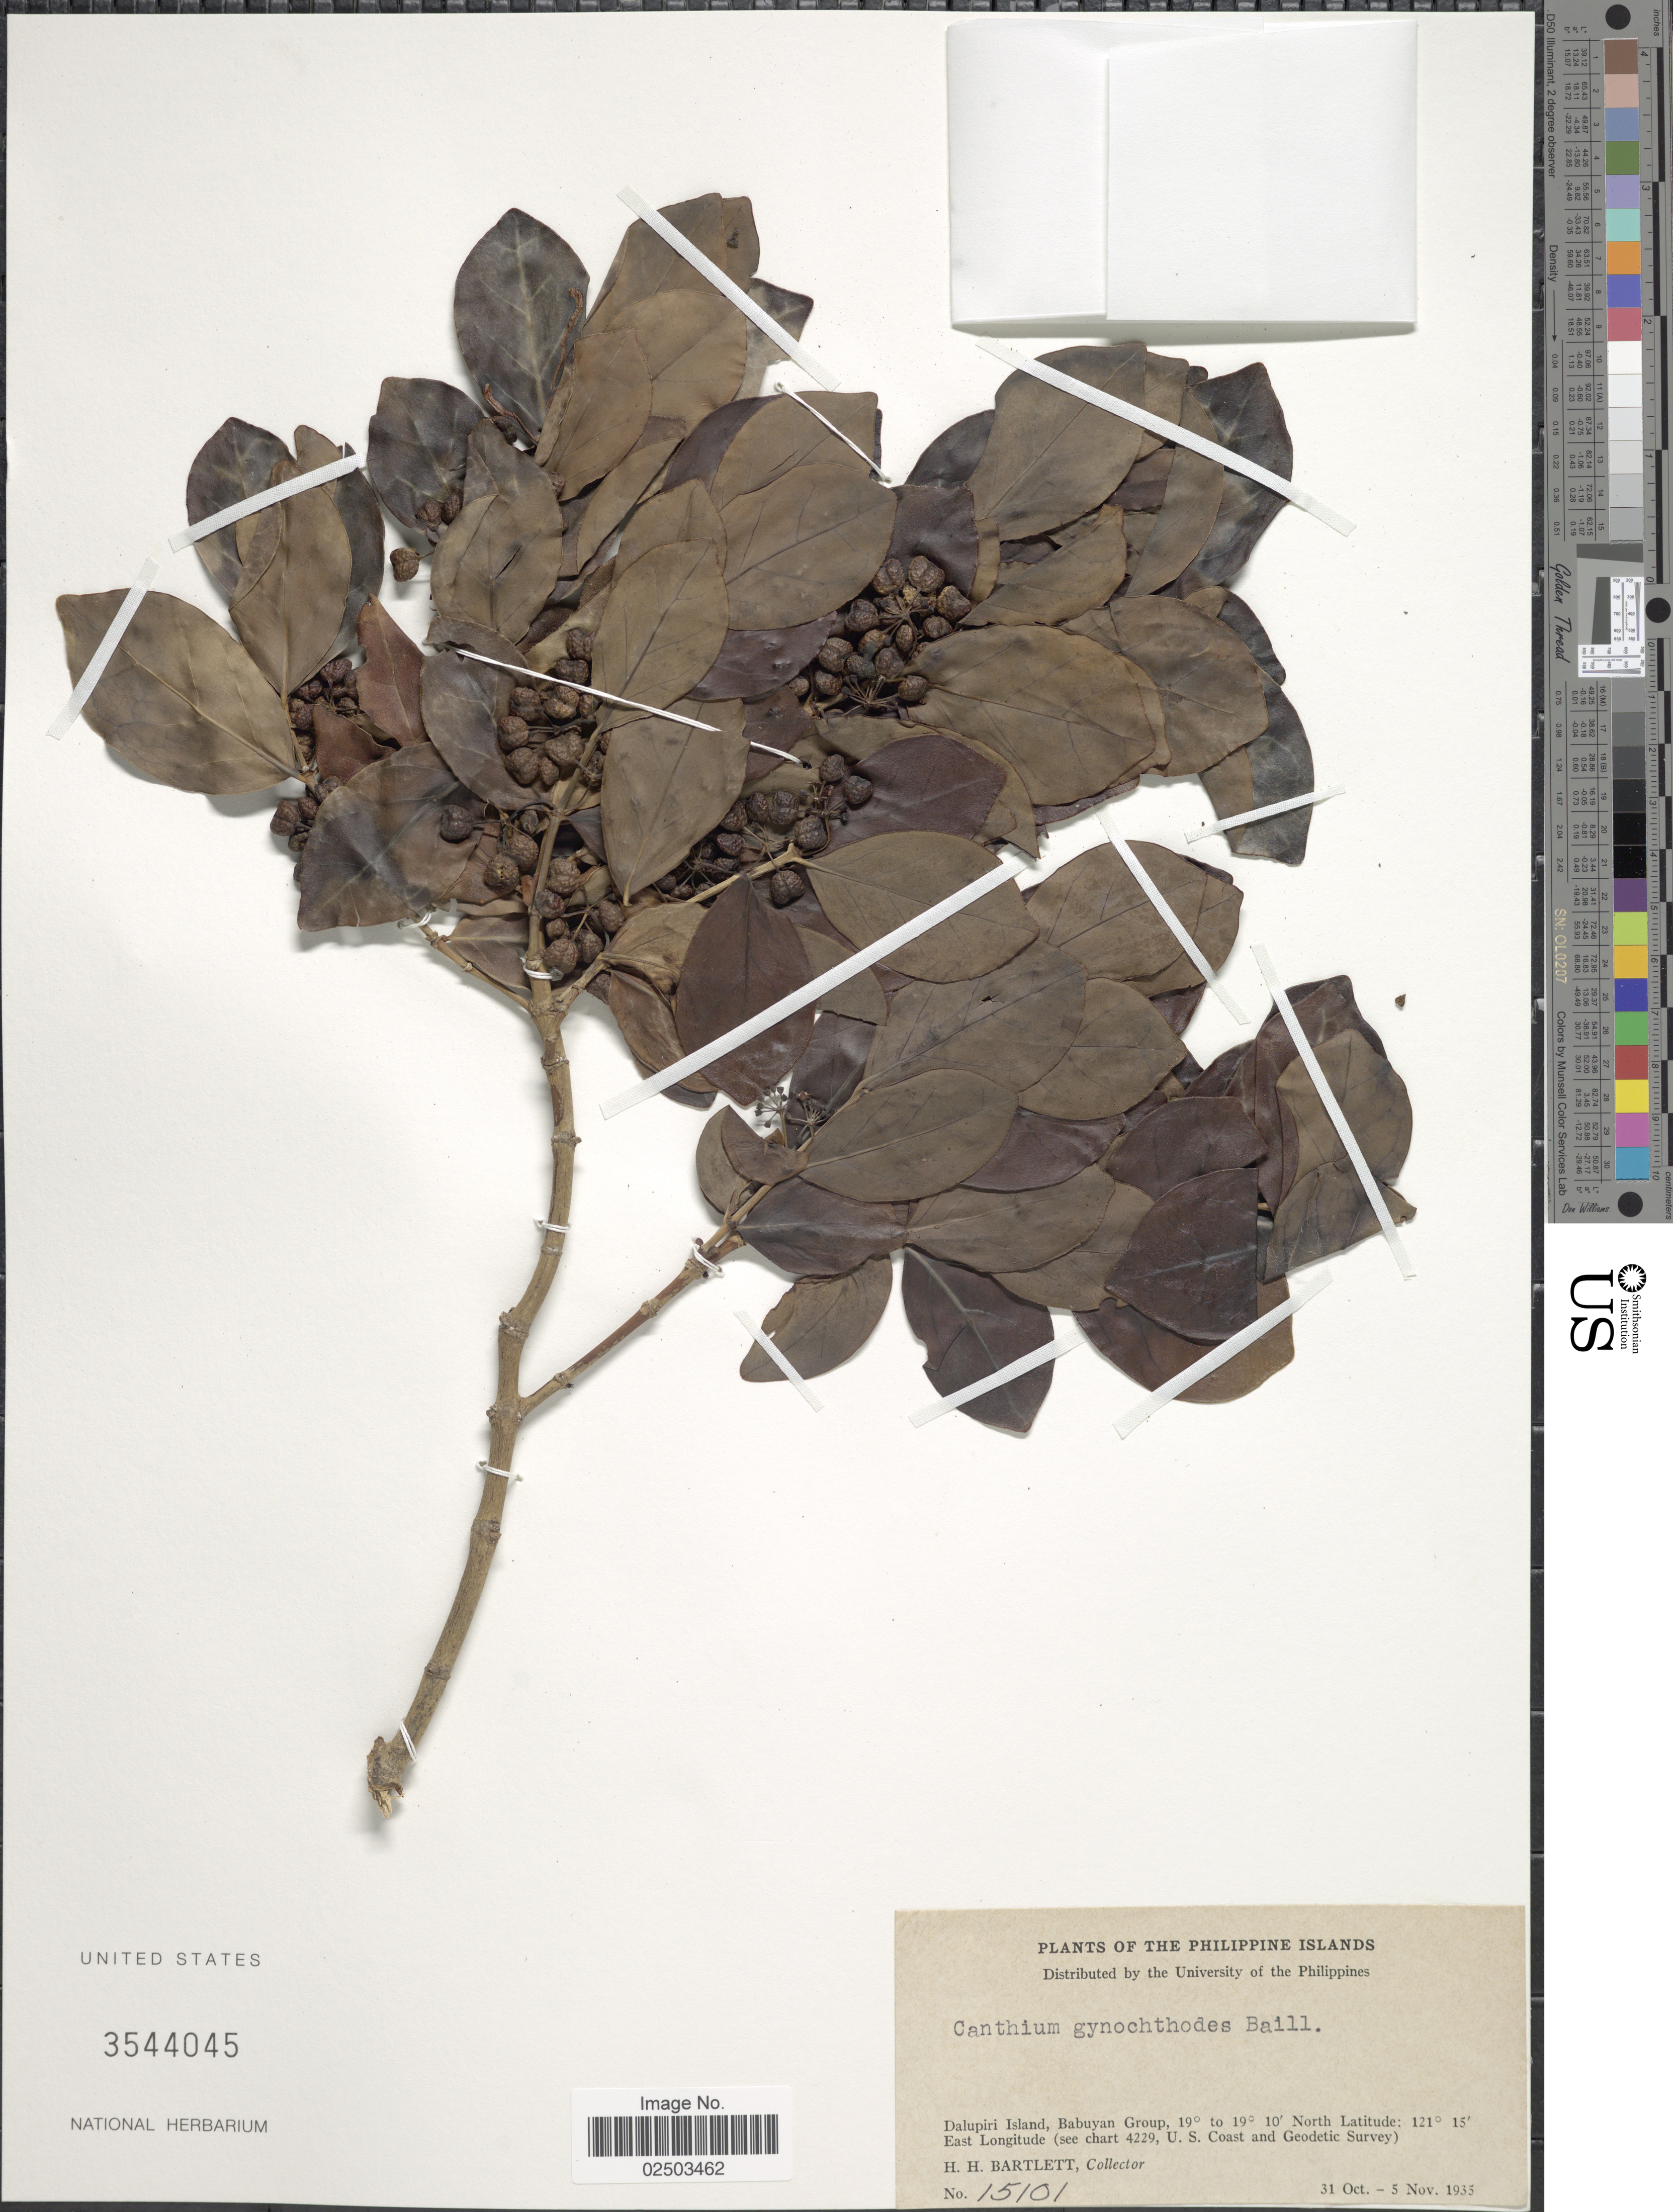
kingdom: Plantae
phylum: Tracheophyta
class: Magnoliopsida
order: Gentianales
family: Rubiaceae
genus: Canthium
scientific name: Canthium gynochthodes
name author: Baill.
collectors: H. H. Bartlett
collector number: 15101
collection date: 1935-10-31/1935-11-05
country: Philippines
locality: Philippine Islands, Dalupiri Island, Babuyan Group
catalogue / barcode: US 3544045